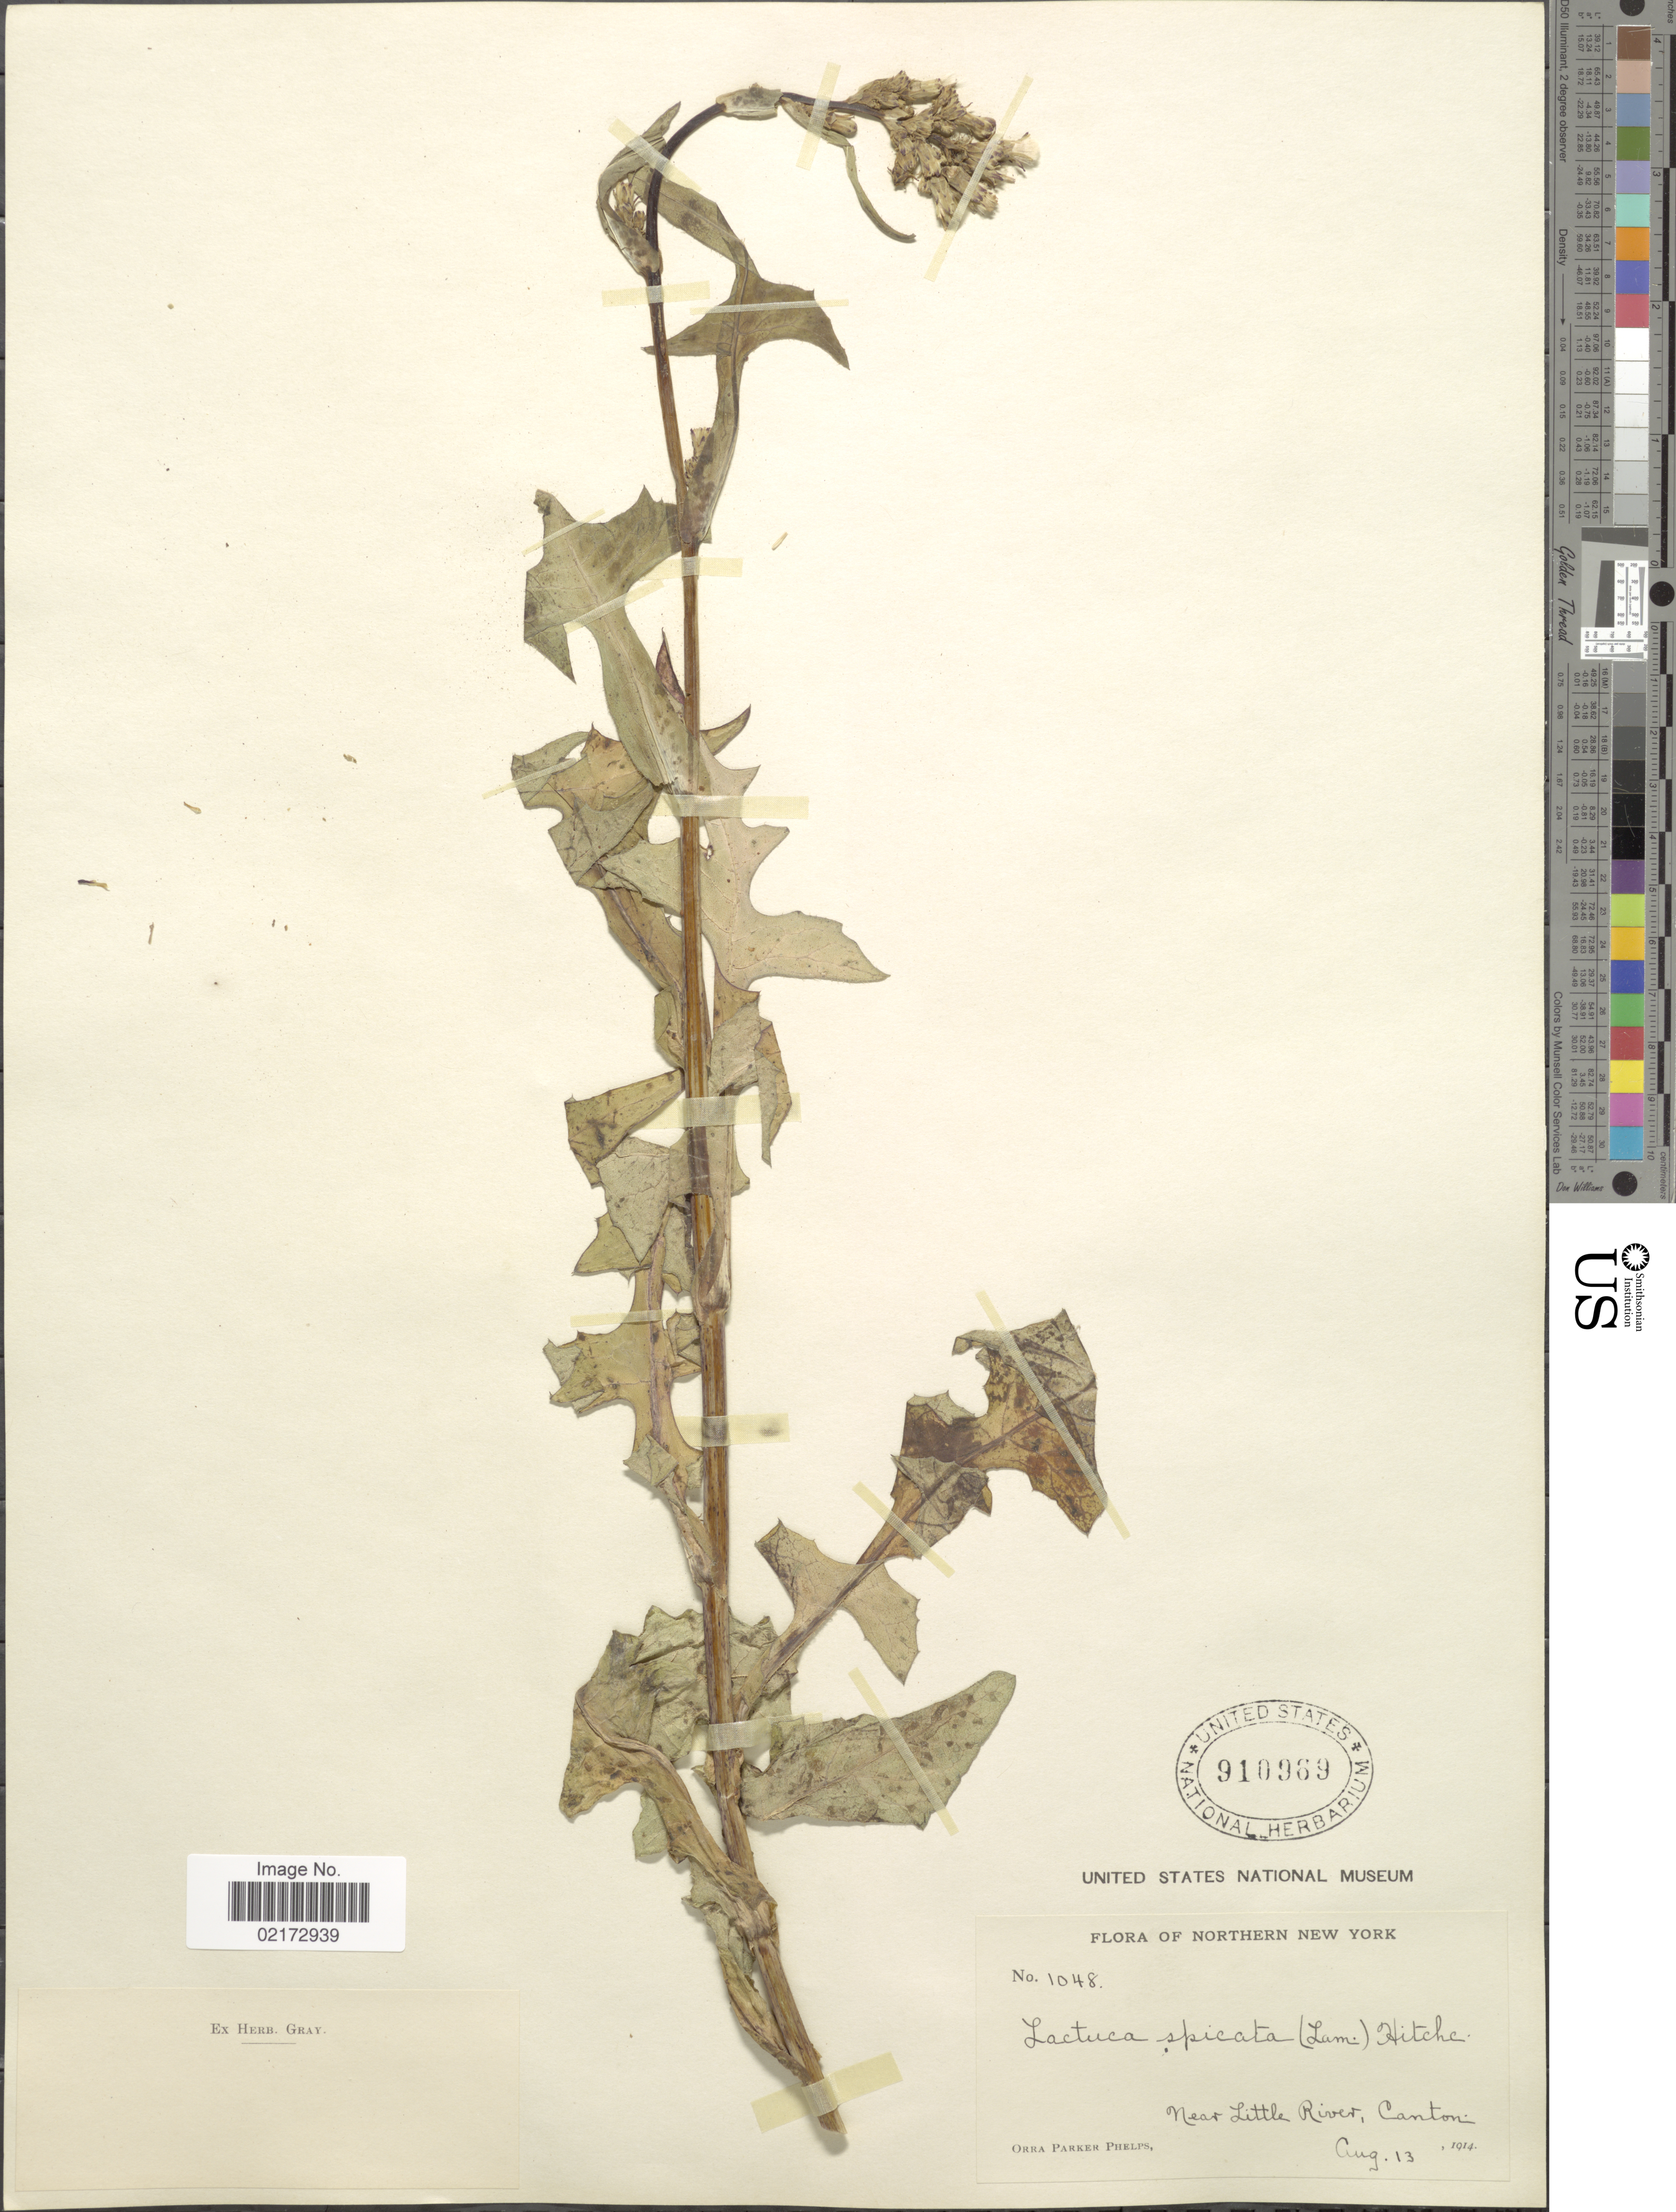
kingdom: Plantae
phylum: Tracheophyta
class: Magnoliopsida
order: Asterales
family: Asteraceae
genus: Lactuca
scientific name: Lactuca biennis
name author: (Moench) Fernald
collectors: O. P. Phelps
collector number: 1048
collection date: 1914-08-13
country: United States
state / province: New York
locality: Northern New York, near Little River, Canton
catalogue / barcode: US 910969